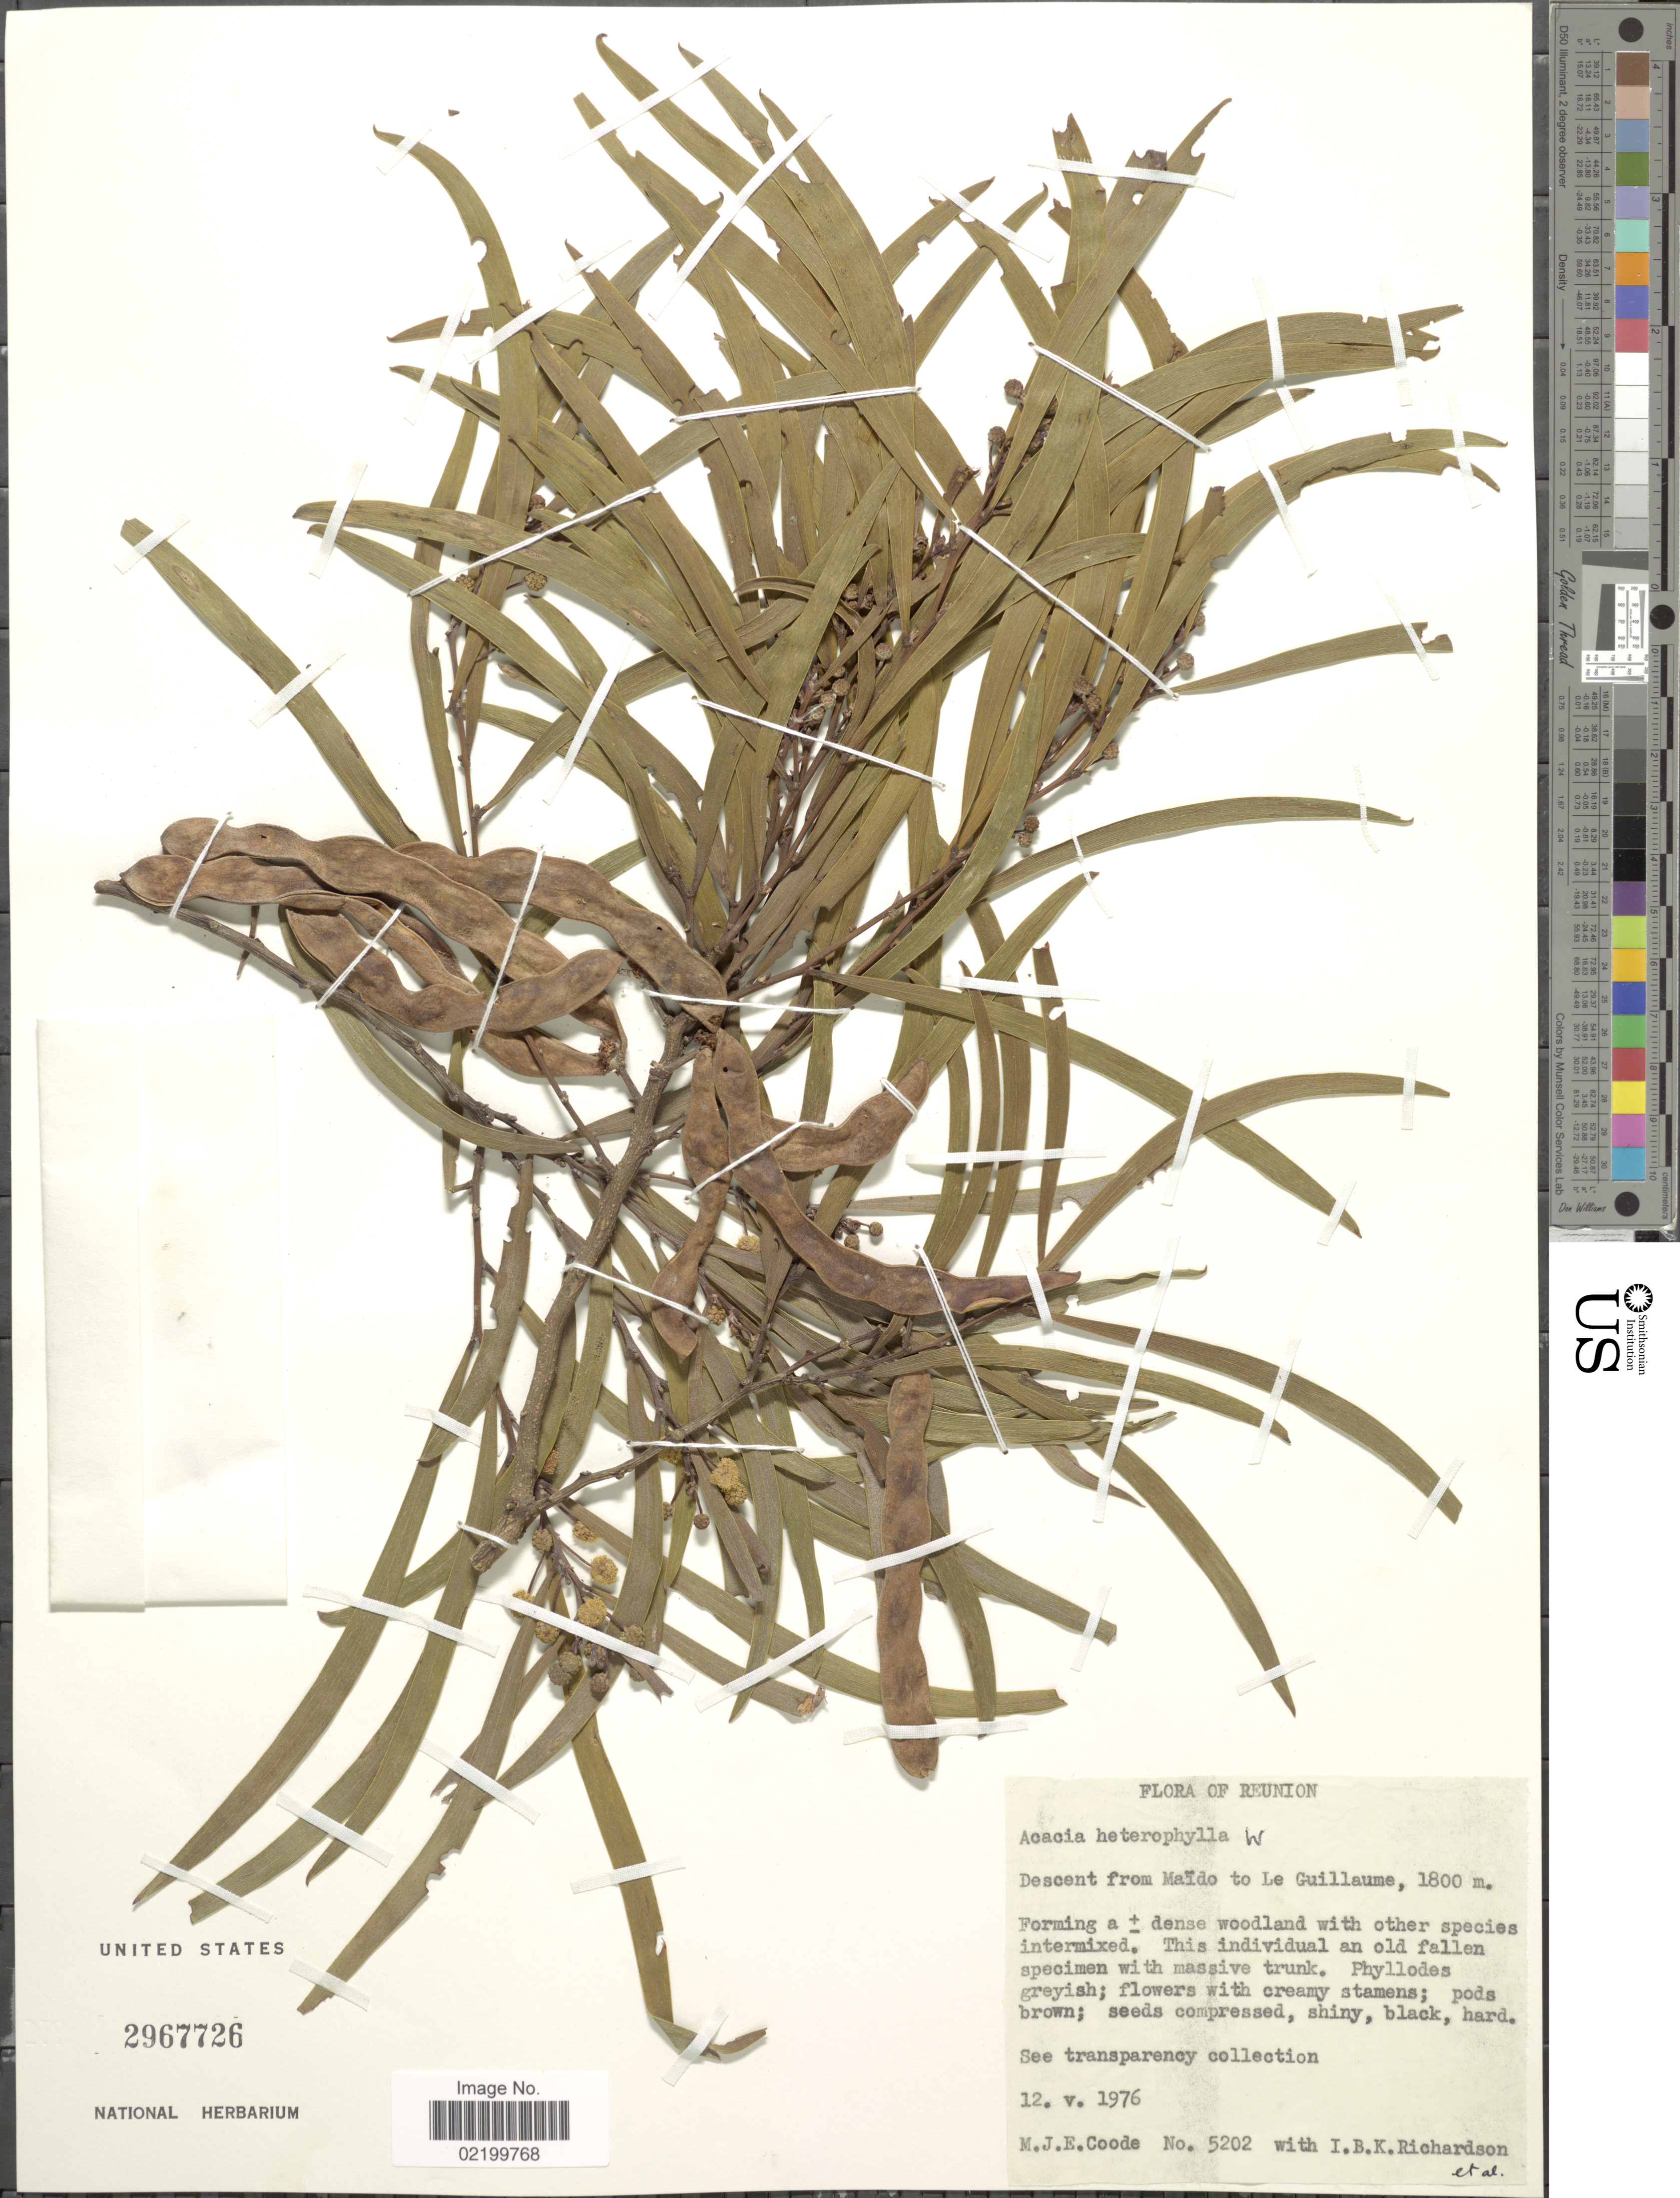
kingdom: Plantae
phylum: Tracheophyta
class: Magnoliopsida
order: Fabales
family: Fabaceae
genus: Acacia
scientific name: Acacia heterophylla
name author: Willd.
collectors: M. J. E. Coode, I. B. Richardson & et al.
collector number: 5202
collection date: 1976-05-12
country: Reunion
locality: Reunion, Descent from Maido to Le Guillaume.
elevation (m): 1800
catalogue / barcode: US 2967726